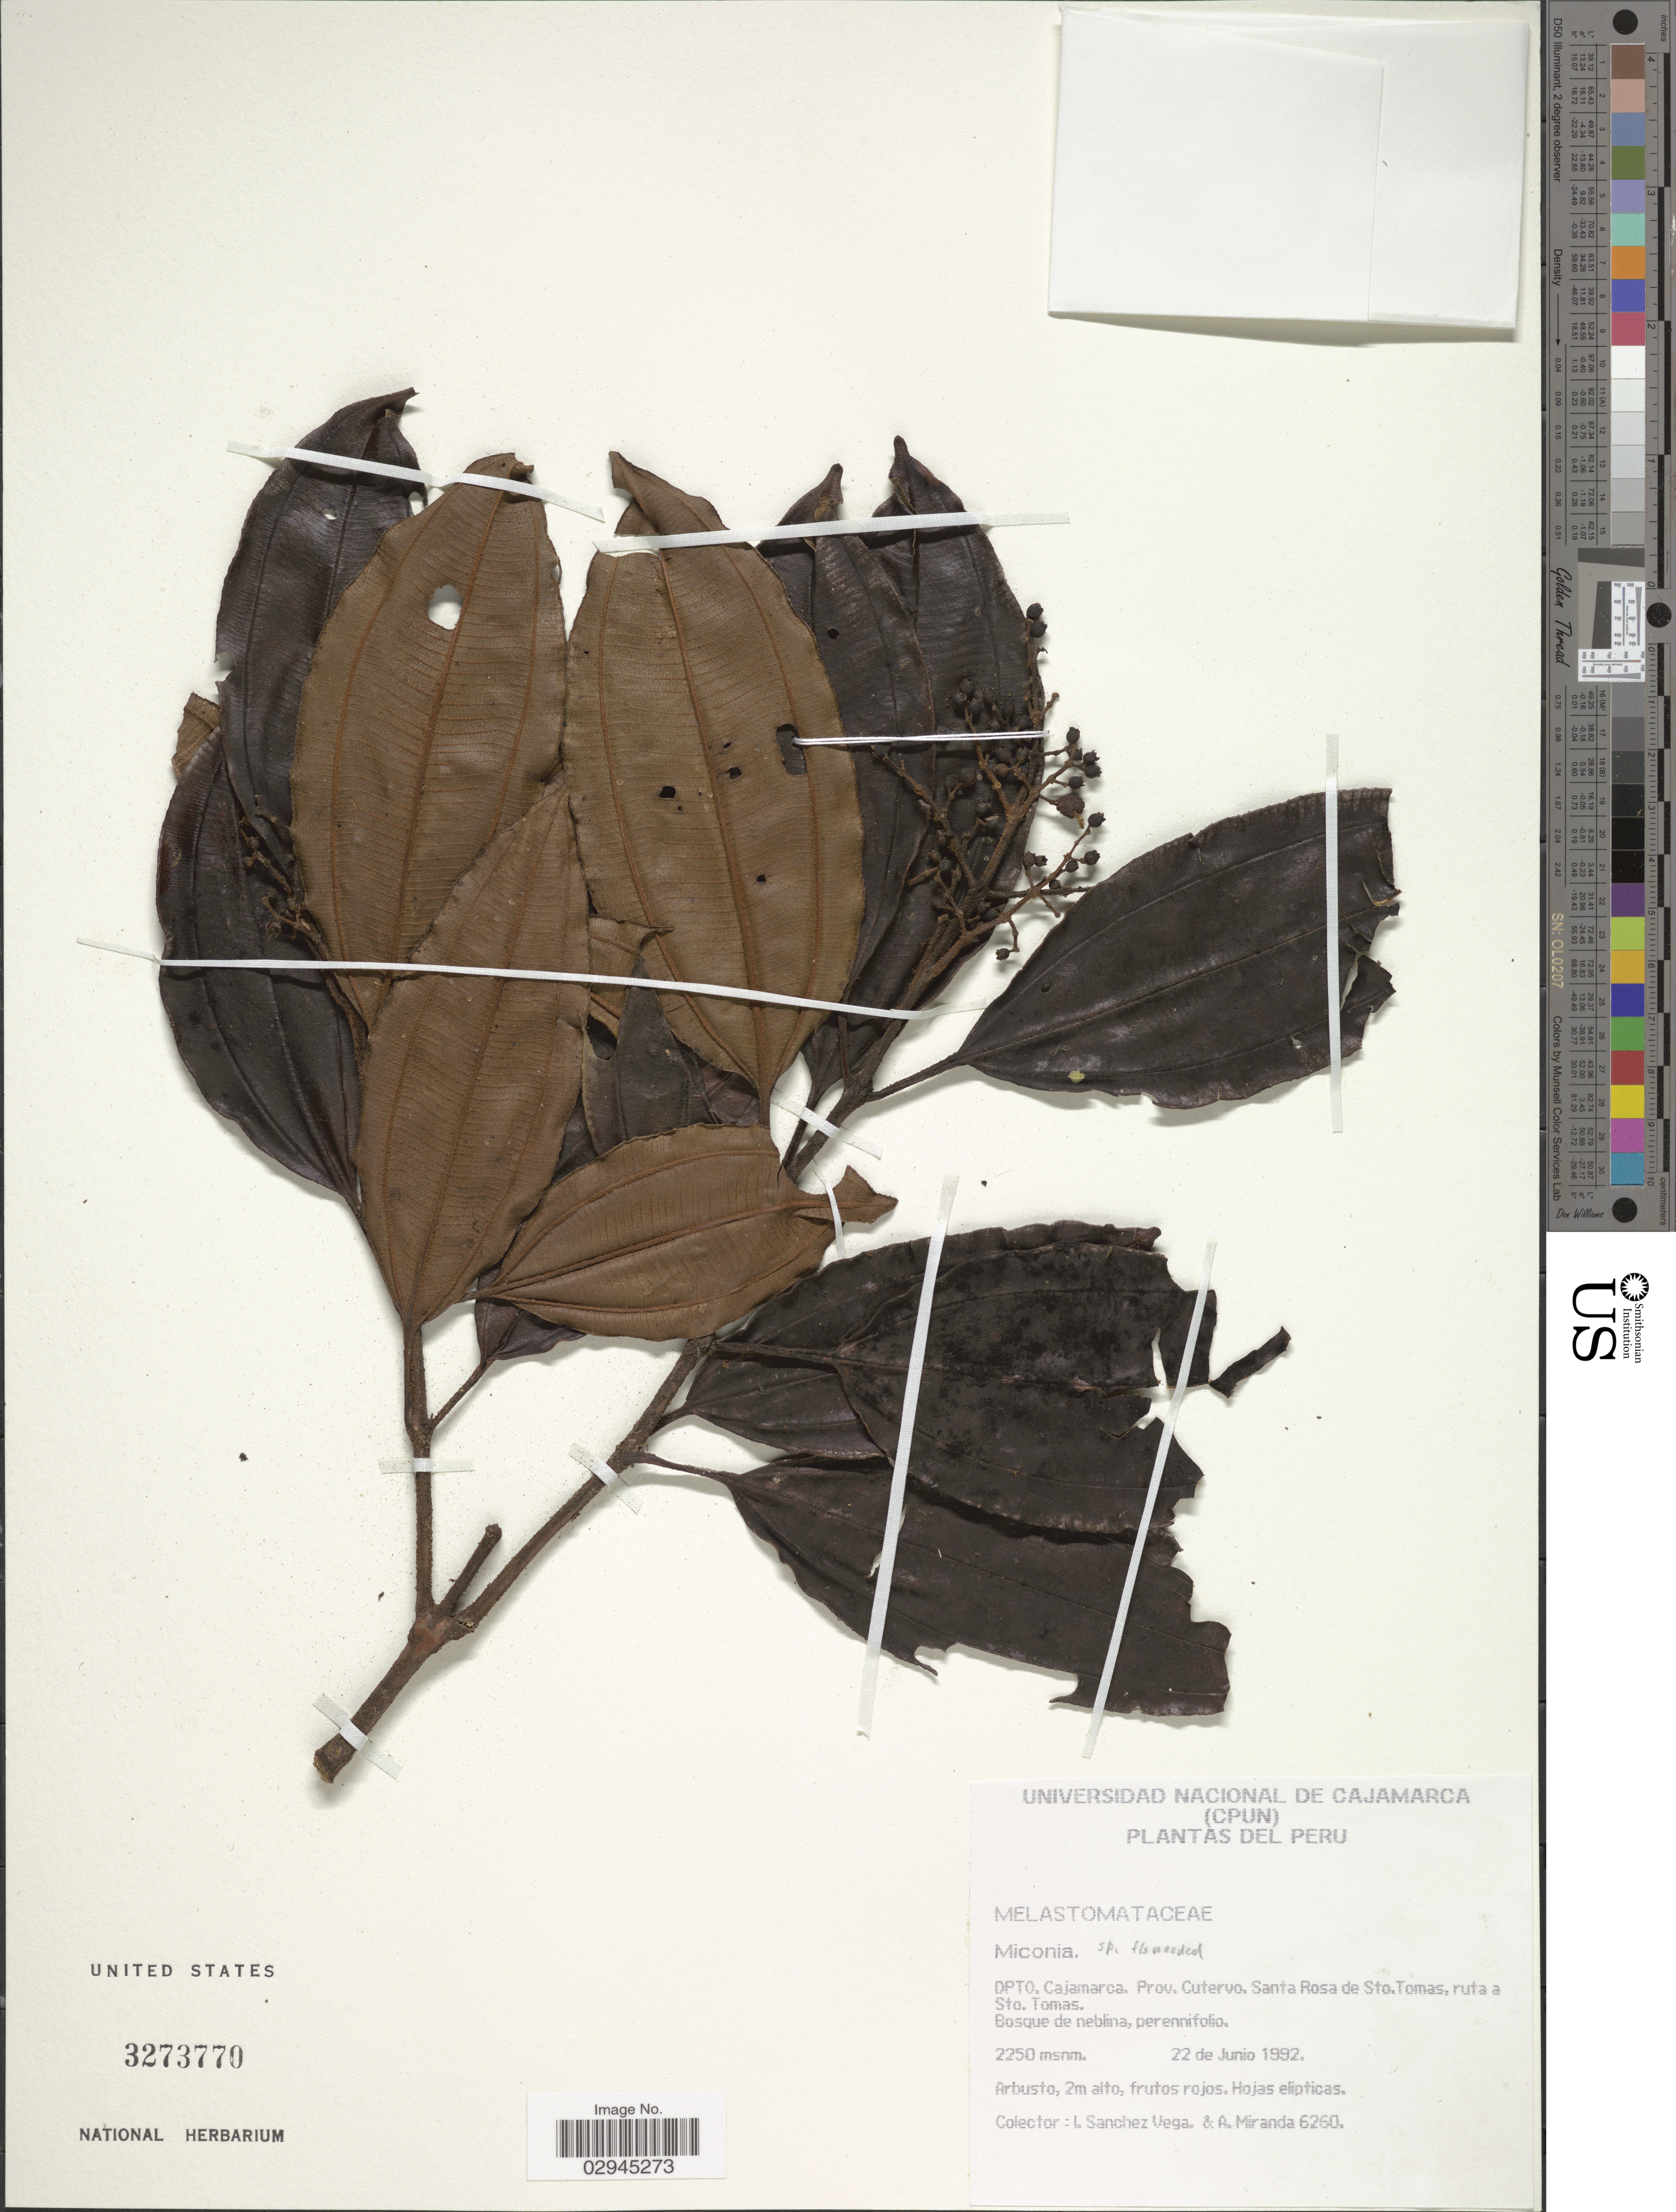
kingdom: Plantae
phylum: Tracheophyta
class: Magnoliopsida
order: Myrtales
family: Melastomataceae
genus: Miconia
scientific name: Miconia sp.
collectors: I. Sánchez Vega & A. Miranda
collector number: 6260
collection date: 1992-06-22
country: Peru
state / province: Cajamarca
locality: Dpto. Cajamarca. Prov. Cutervo. Santa Rosa de Sto. Tmoas, ruta a Sto. Tomas.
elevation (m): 2250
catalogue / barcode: US 3273770